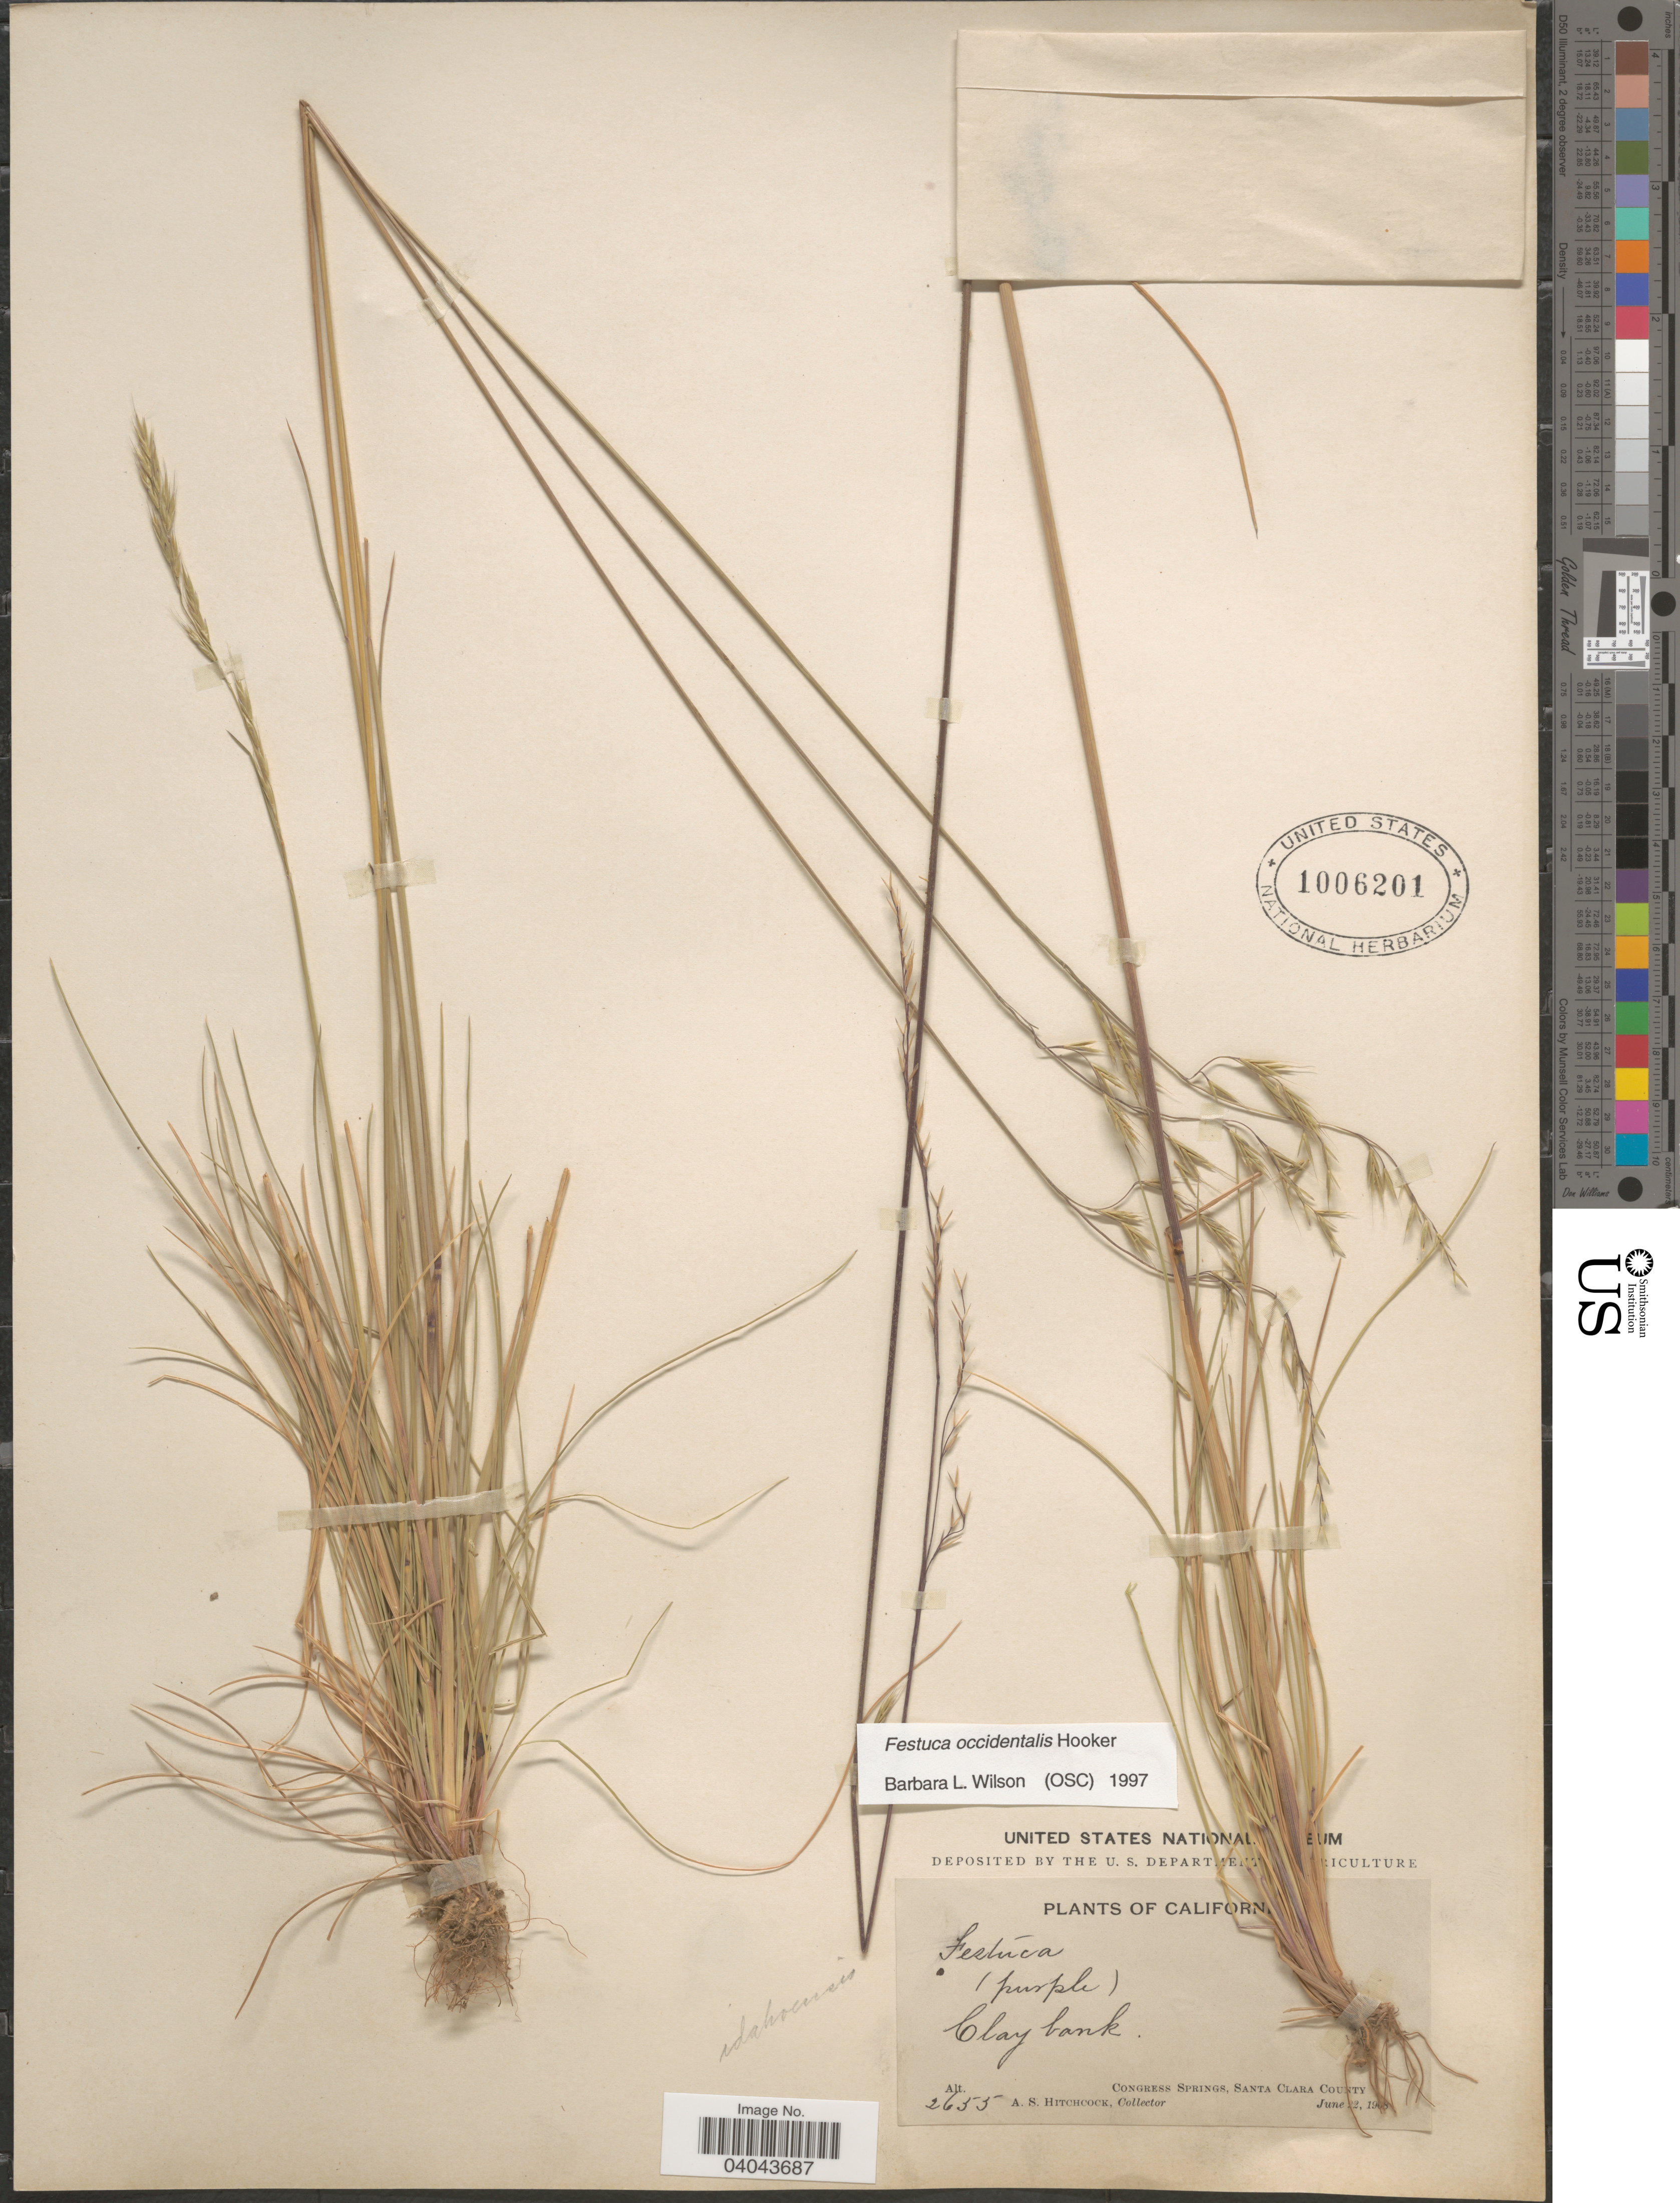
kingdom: Plantae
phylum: Tracheophyta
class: Liliopsida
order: Poales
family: Poaceae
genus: Festuca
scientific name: Festuca occidentalis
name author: Hook.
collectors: A. S. Hitchcock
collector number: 2655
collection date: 1908-06-22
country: United States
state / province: California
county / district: Santa Clara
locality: Congress Springs, Santa Clara County.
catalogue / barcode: US 1006201